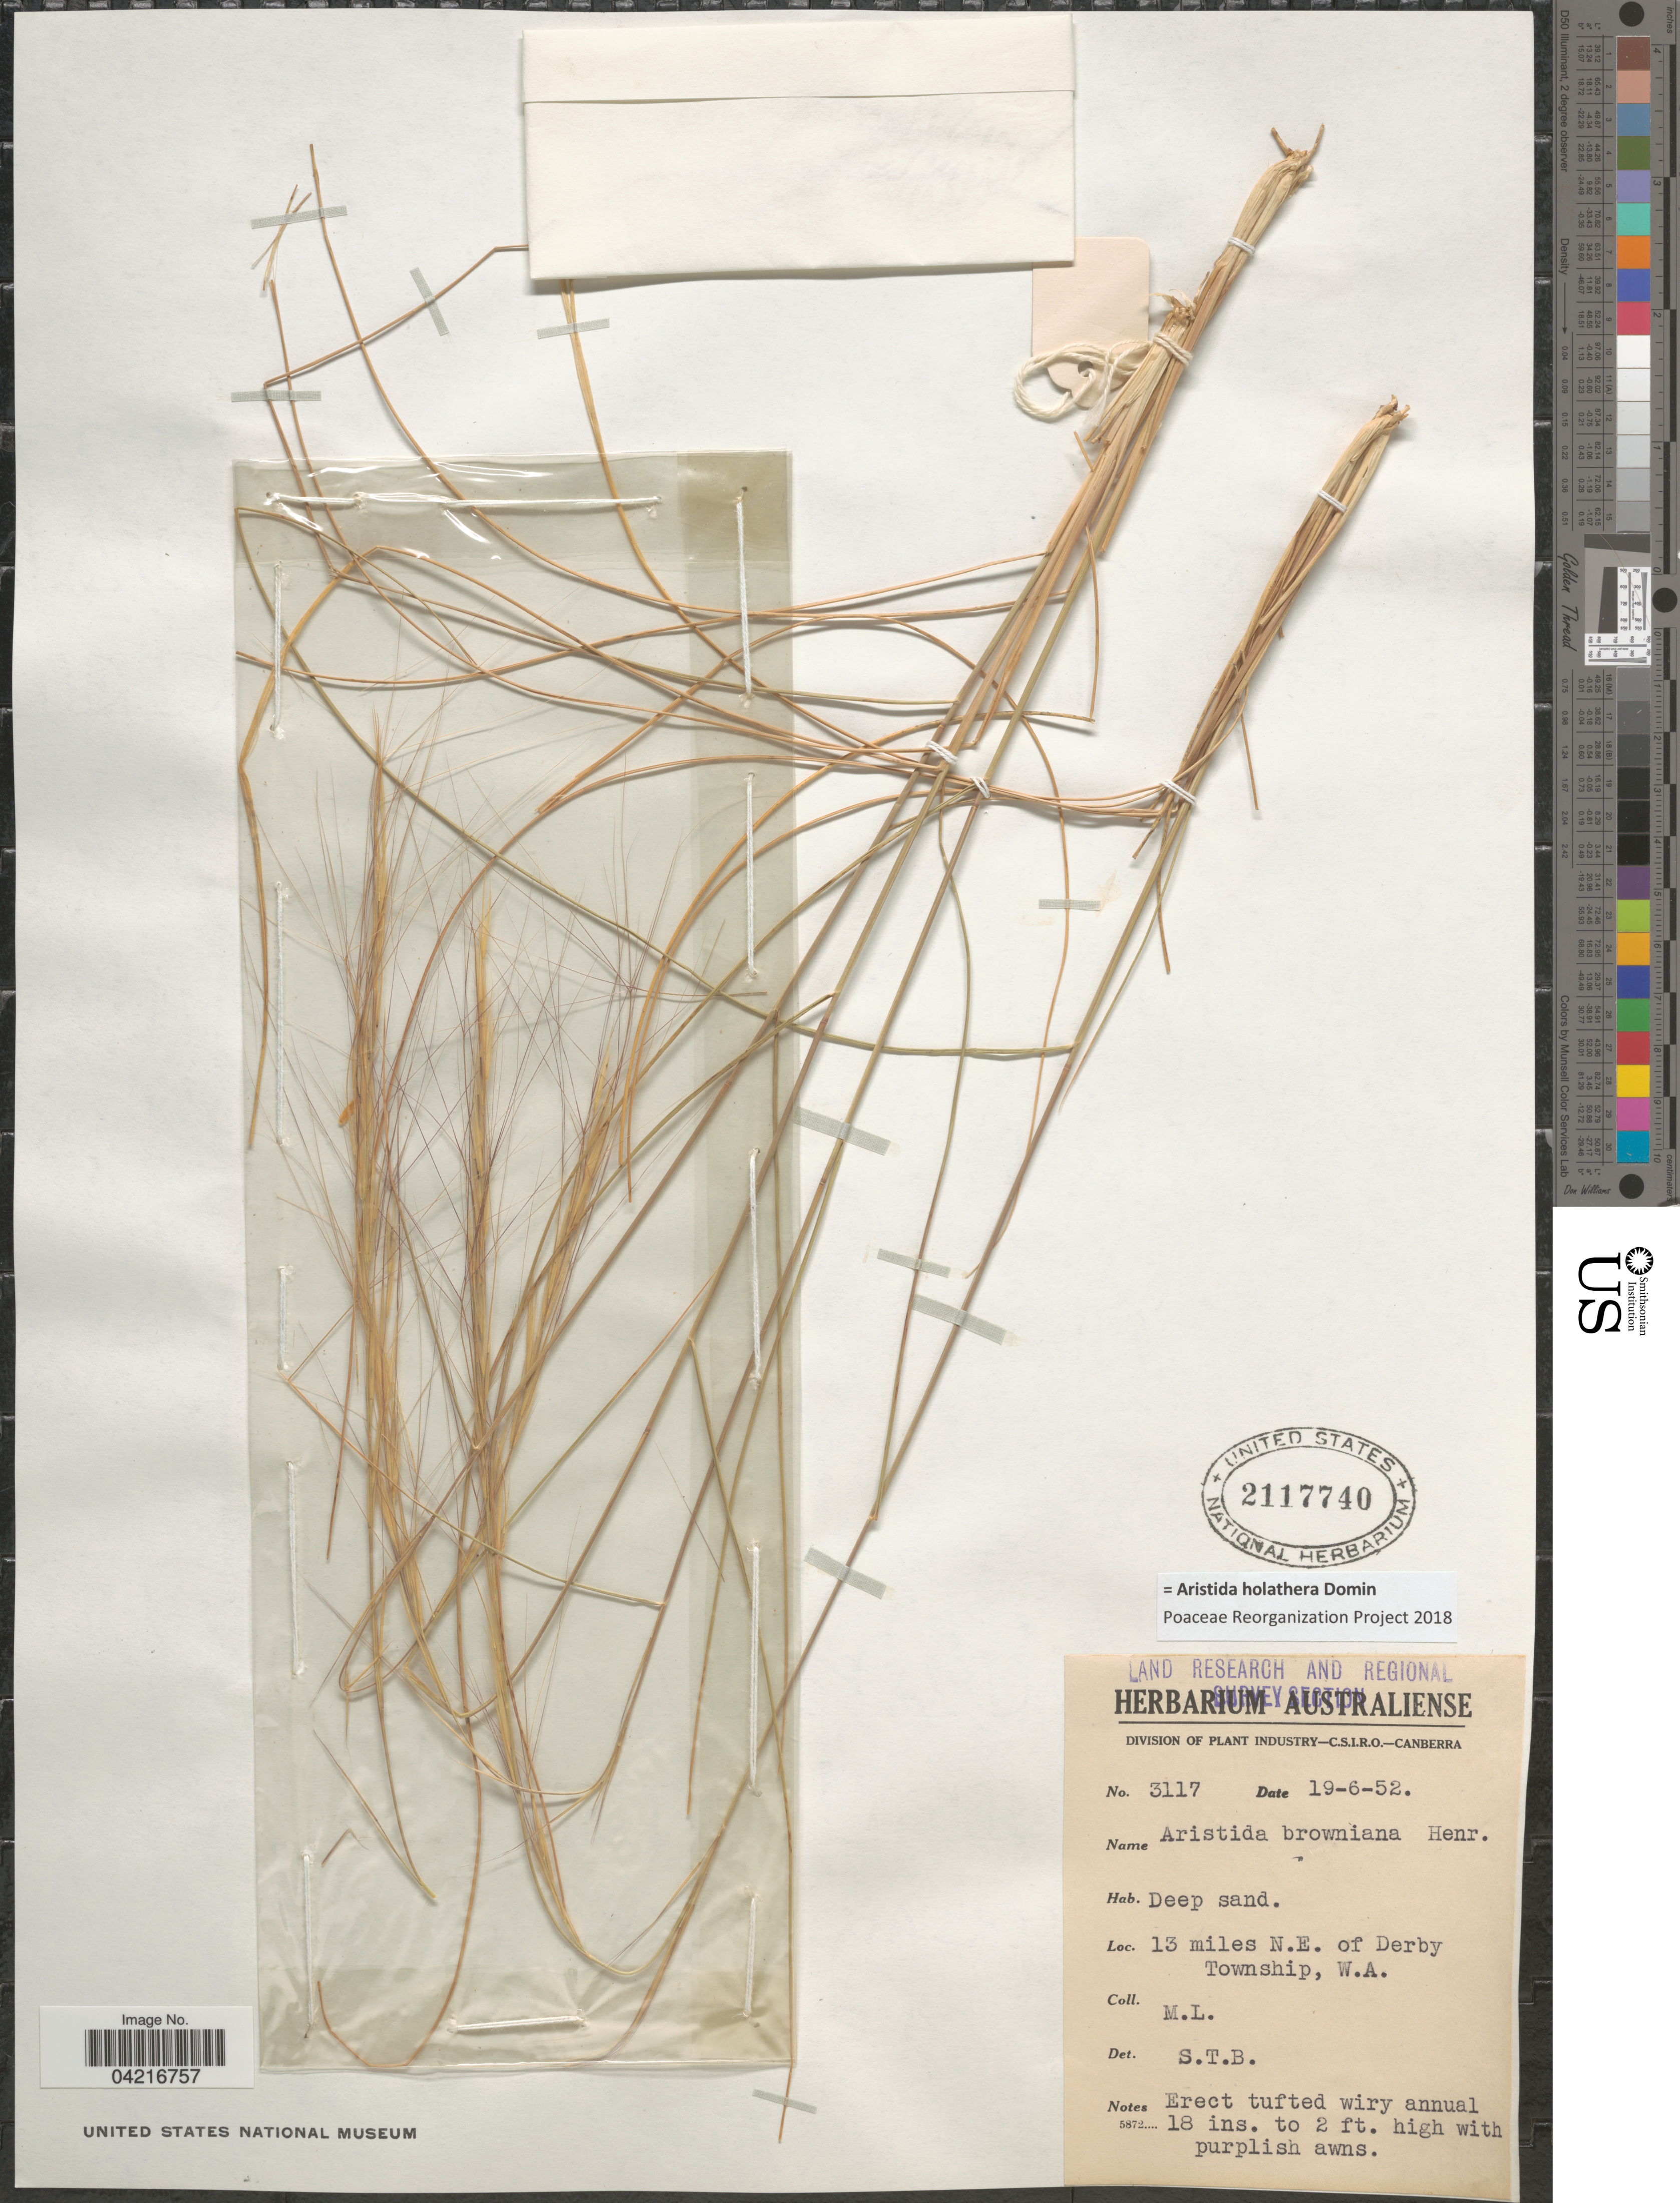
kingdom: Plantae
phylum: Tracheophyta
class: Liliopsida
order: Poales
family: Poaceae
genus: Aristida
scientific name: Aristida holathera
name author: Domin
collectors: M. L.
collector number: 3117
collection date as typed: Transcribed d/m/y: 19/6/52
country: Australia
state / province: Western Australia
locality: Land Research and Regional Survey Section. 13 miles N.E. of Derby Township.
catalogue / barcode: US 2117740